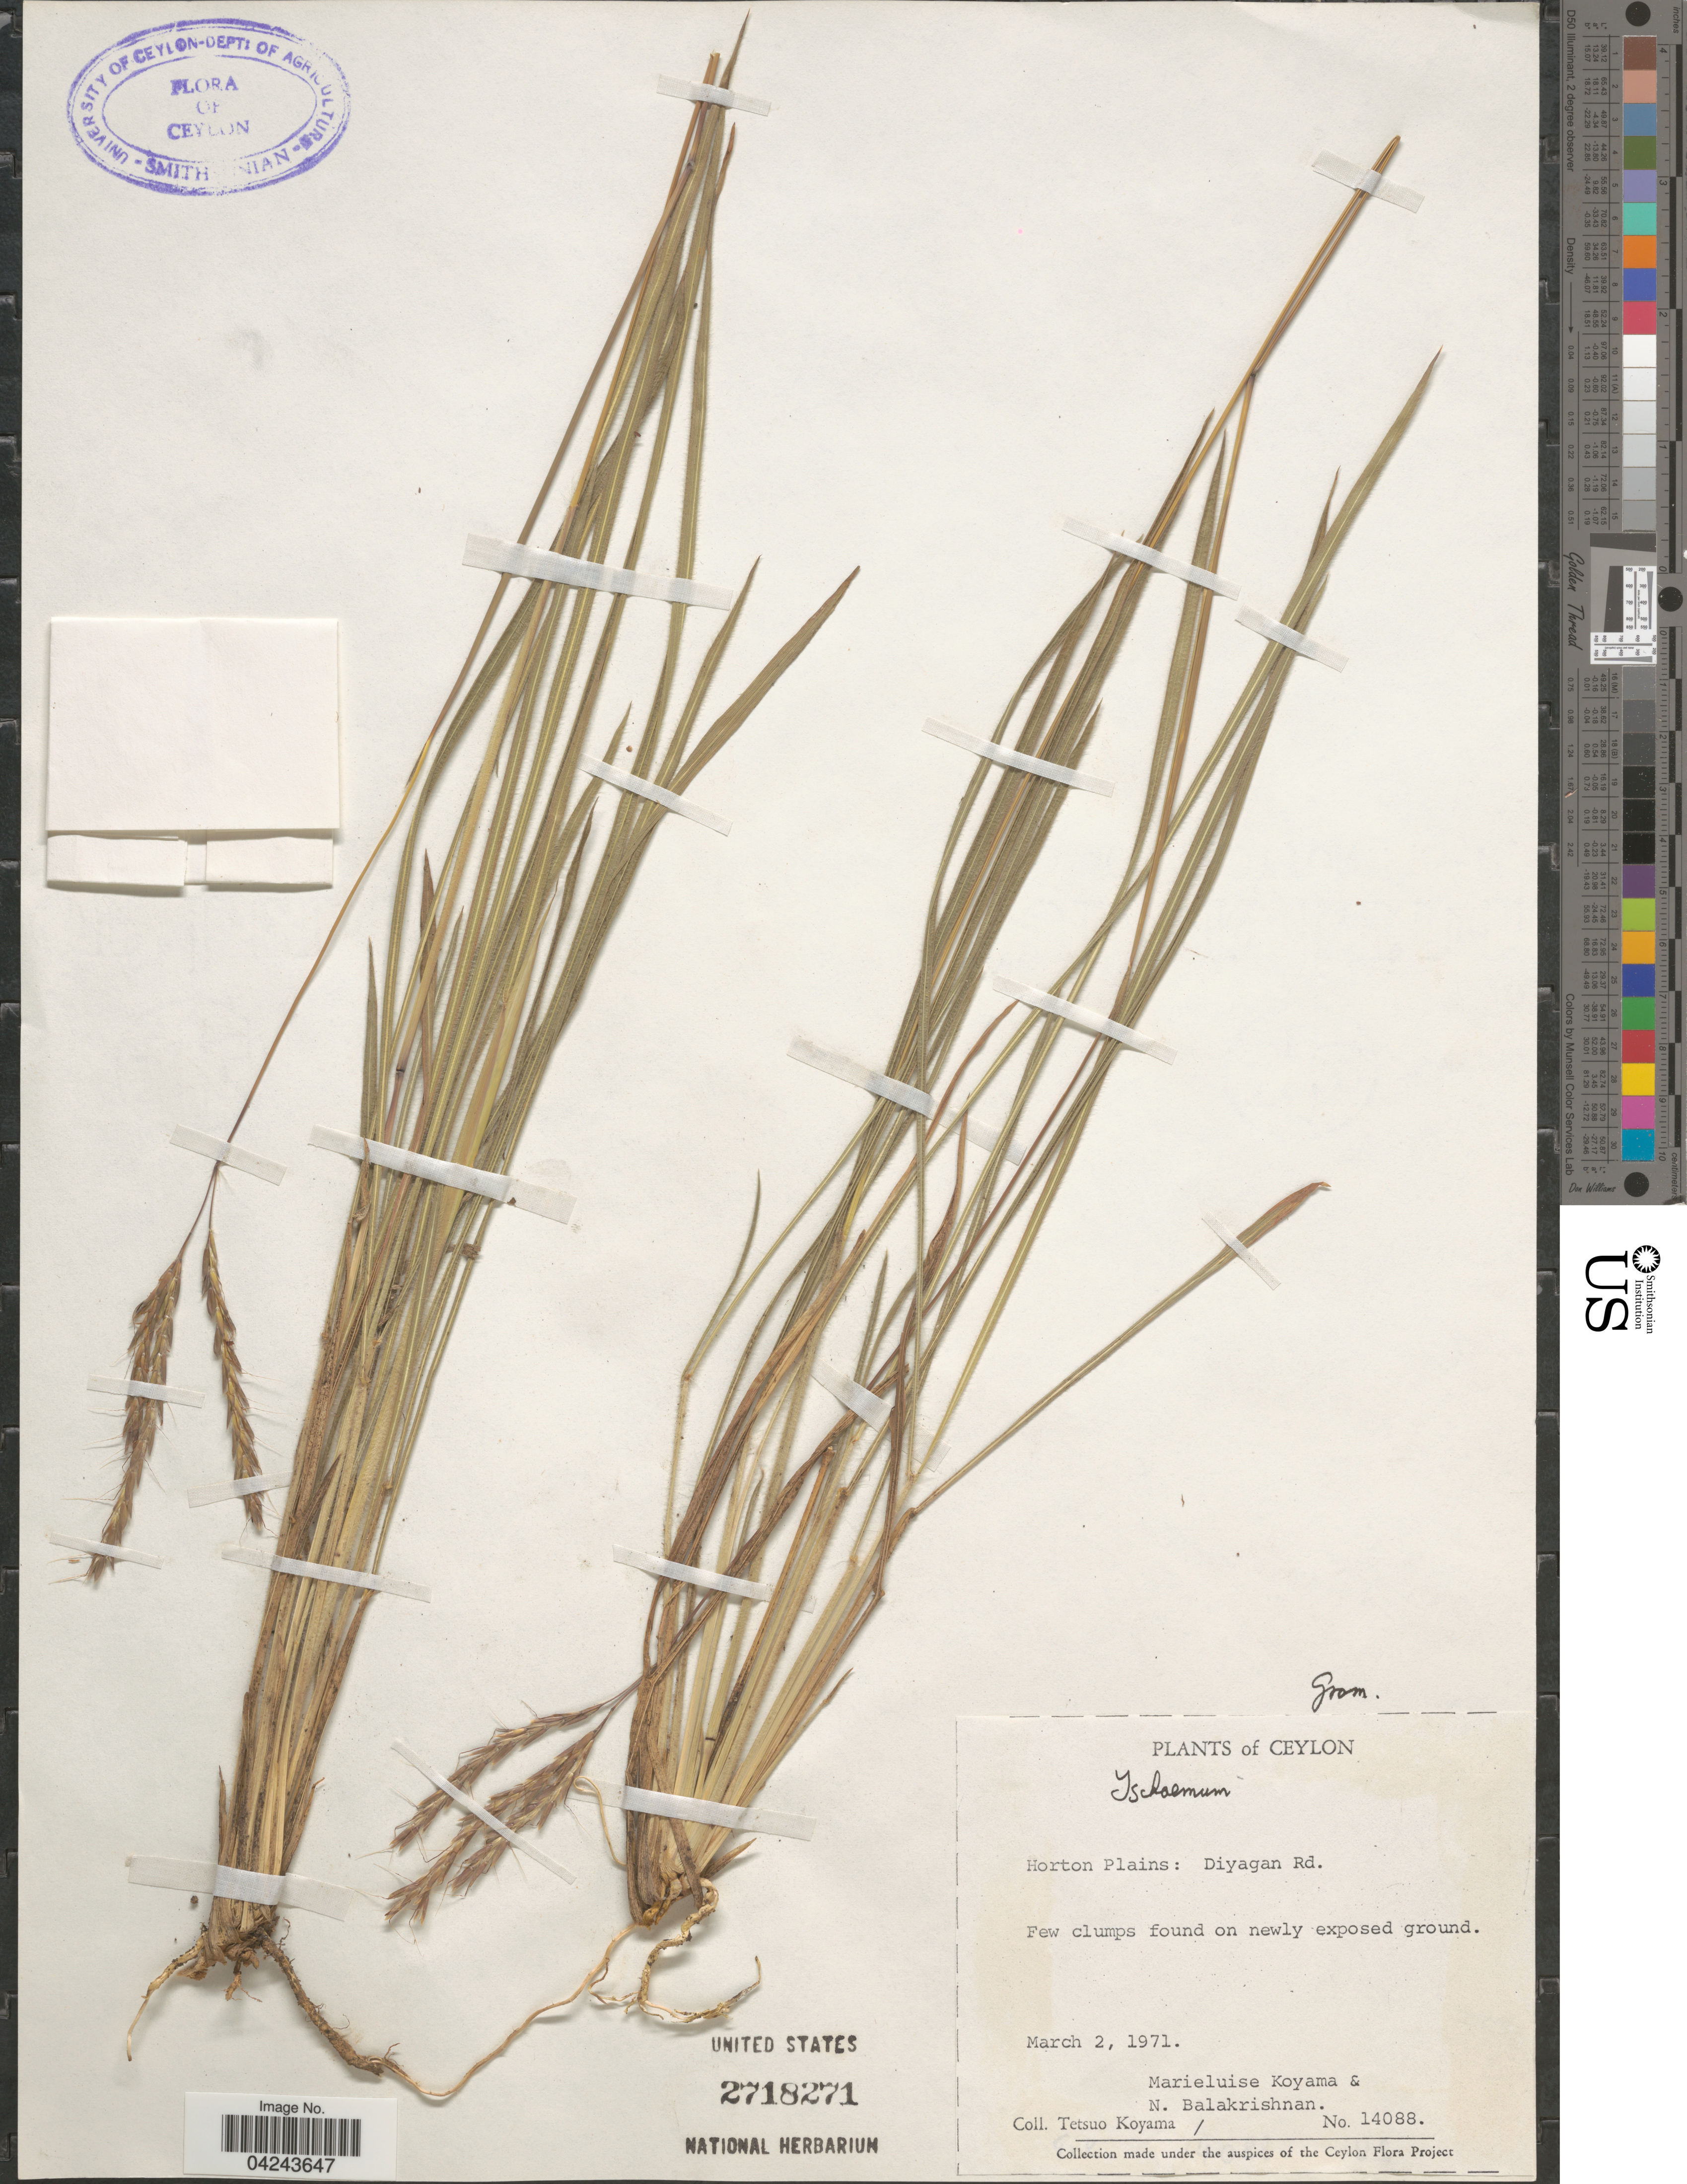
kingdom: Plantae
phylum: Tracheophyta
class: Liliopsida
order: Poales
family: Poaceae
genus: Ischaemum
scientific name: Ischaemum sp.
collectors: M. Koyama, N. Balakrishnan & T. Koyama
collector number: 14088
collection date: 1971-03-02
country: Sri Lanka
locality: Ceylon. Horton Plains: Diyagan Rd.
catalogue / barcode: US 2718271